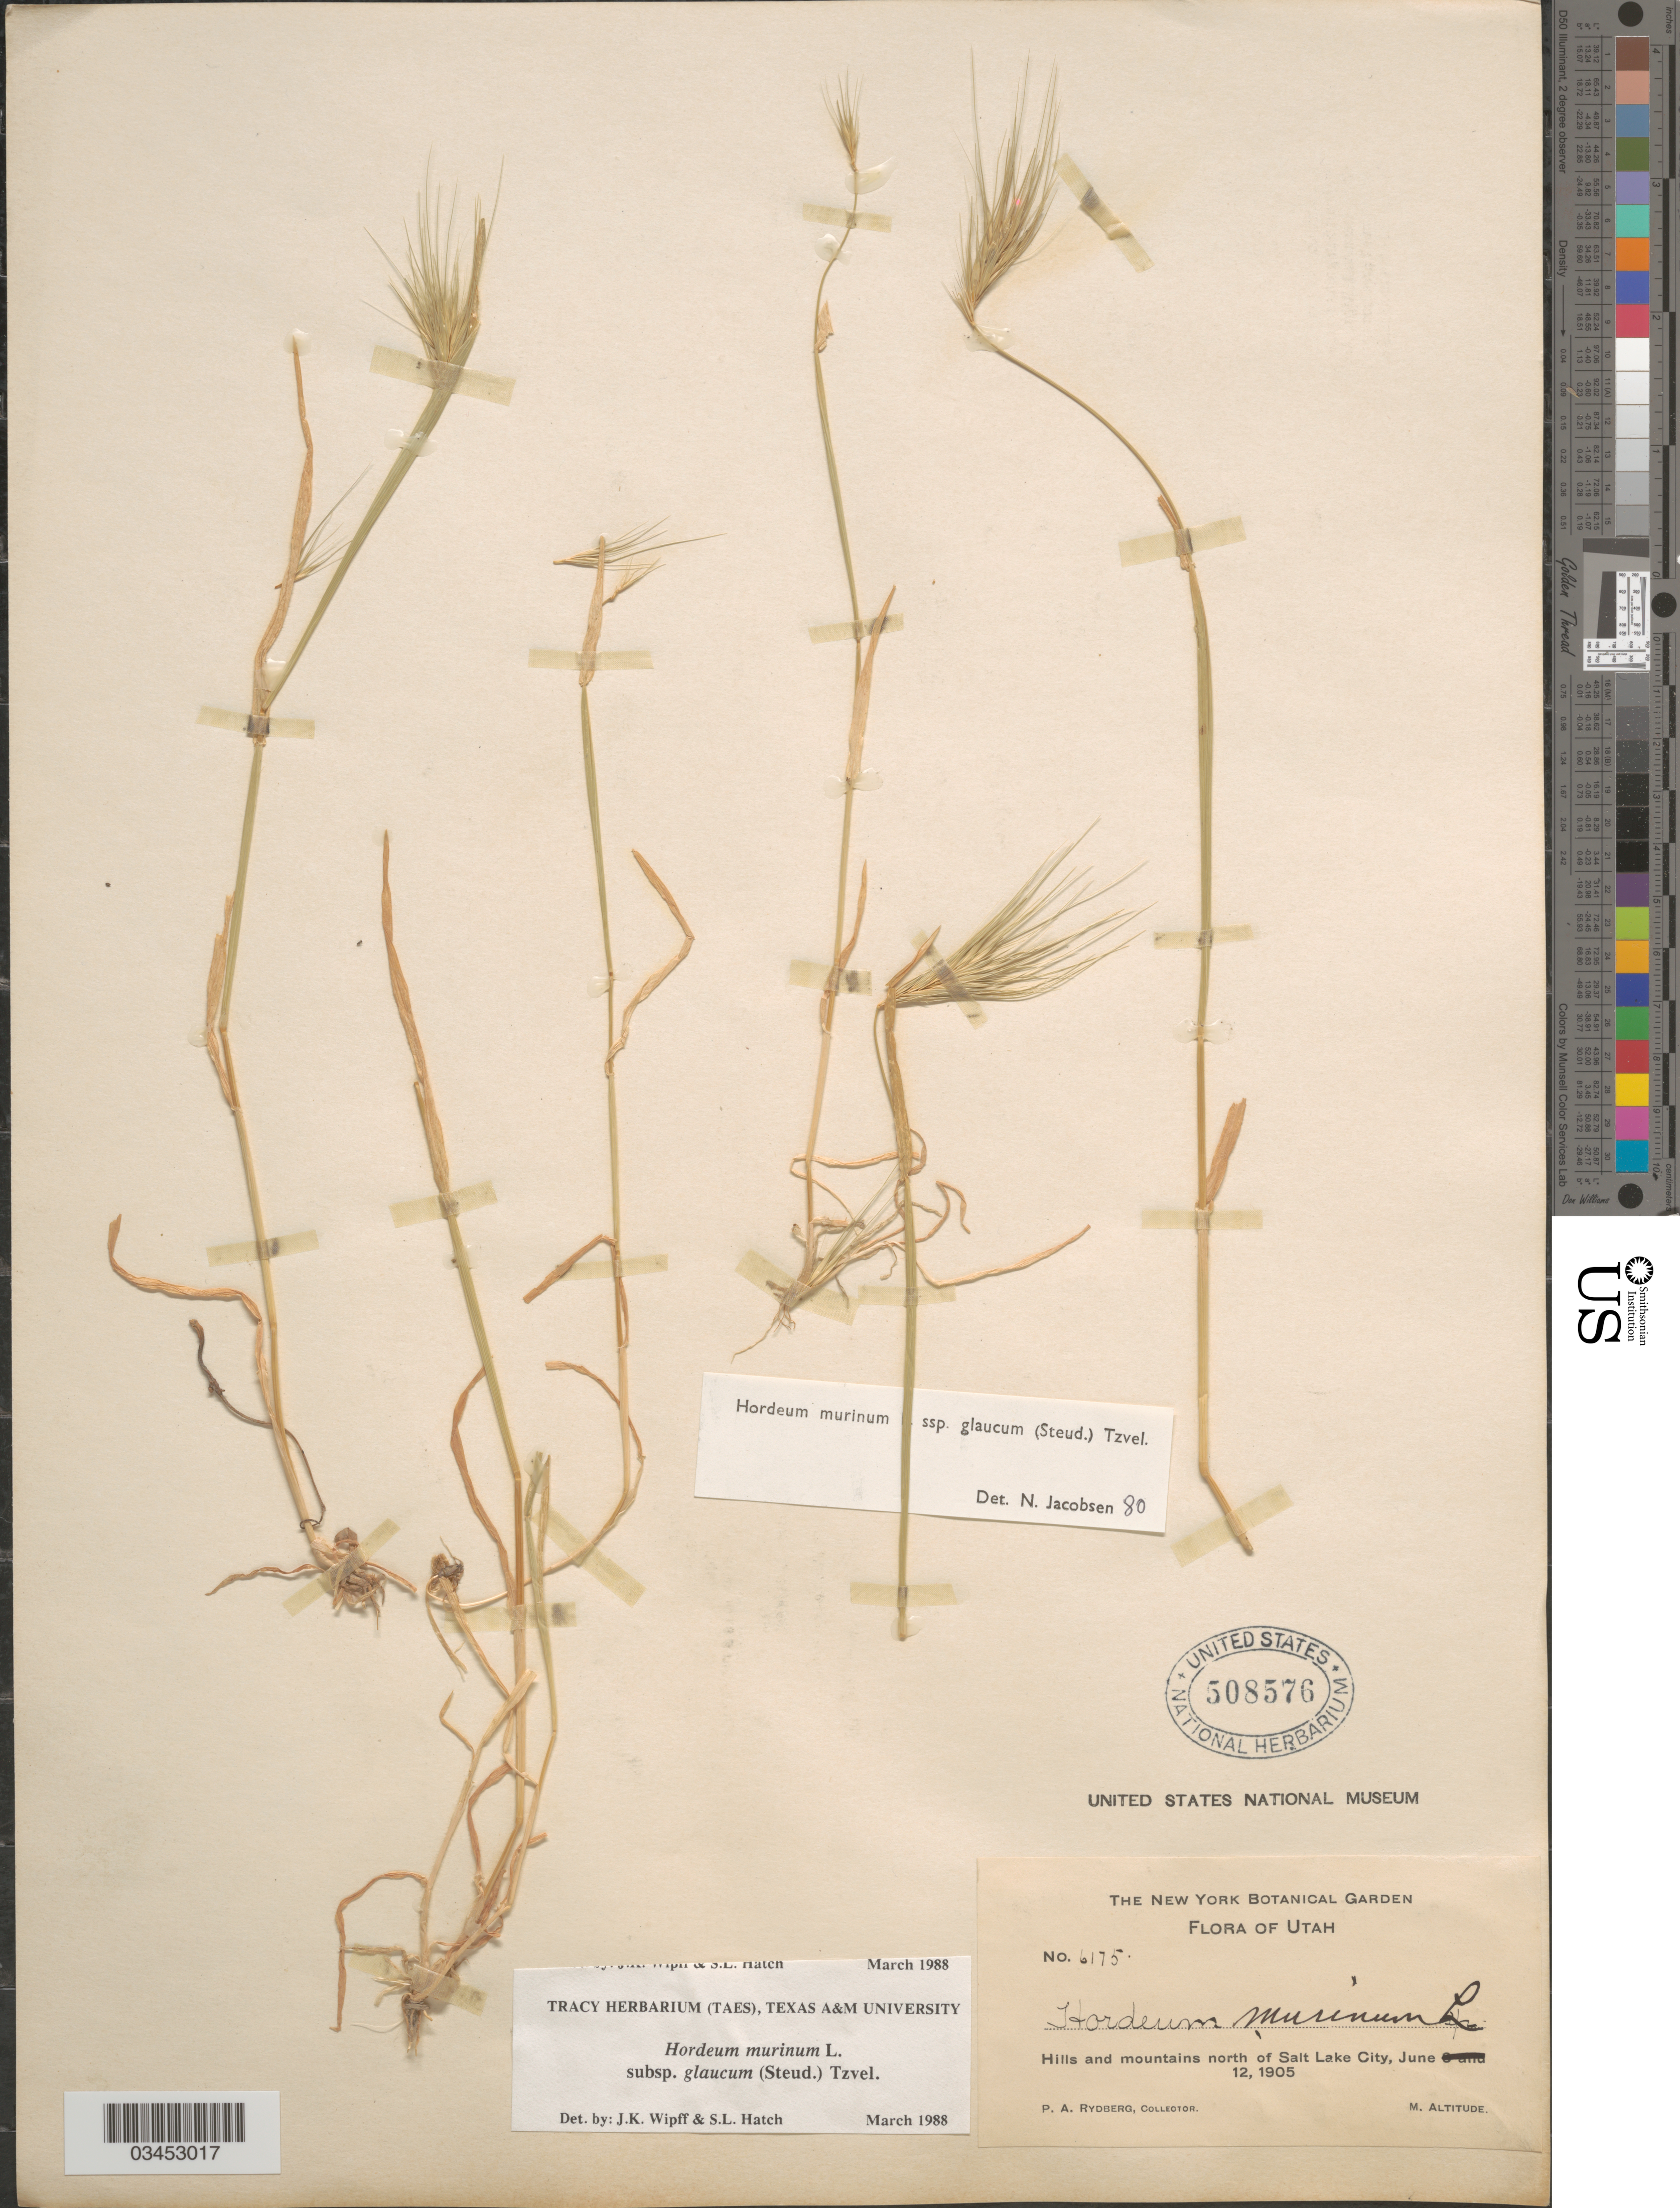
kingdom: Plantae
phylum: Tracheophyta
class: Liliopsida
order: Poales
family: Poaceae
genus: Hordeum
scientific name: Hordeum murinum subsp. glaucum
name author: (Steud.) Tzvelev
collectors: P. A. Rydberg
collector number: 6175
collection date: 1905-06-12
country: United States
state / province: Utah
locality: Hills and mountains north of Salt Lake City.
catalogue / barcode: US 508576